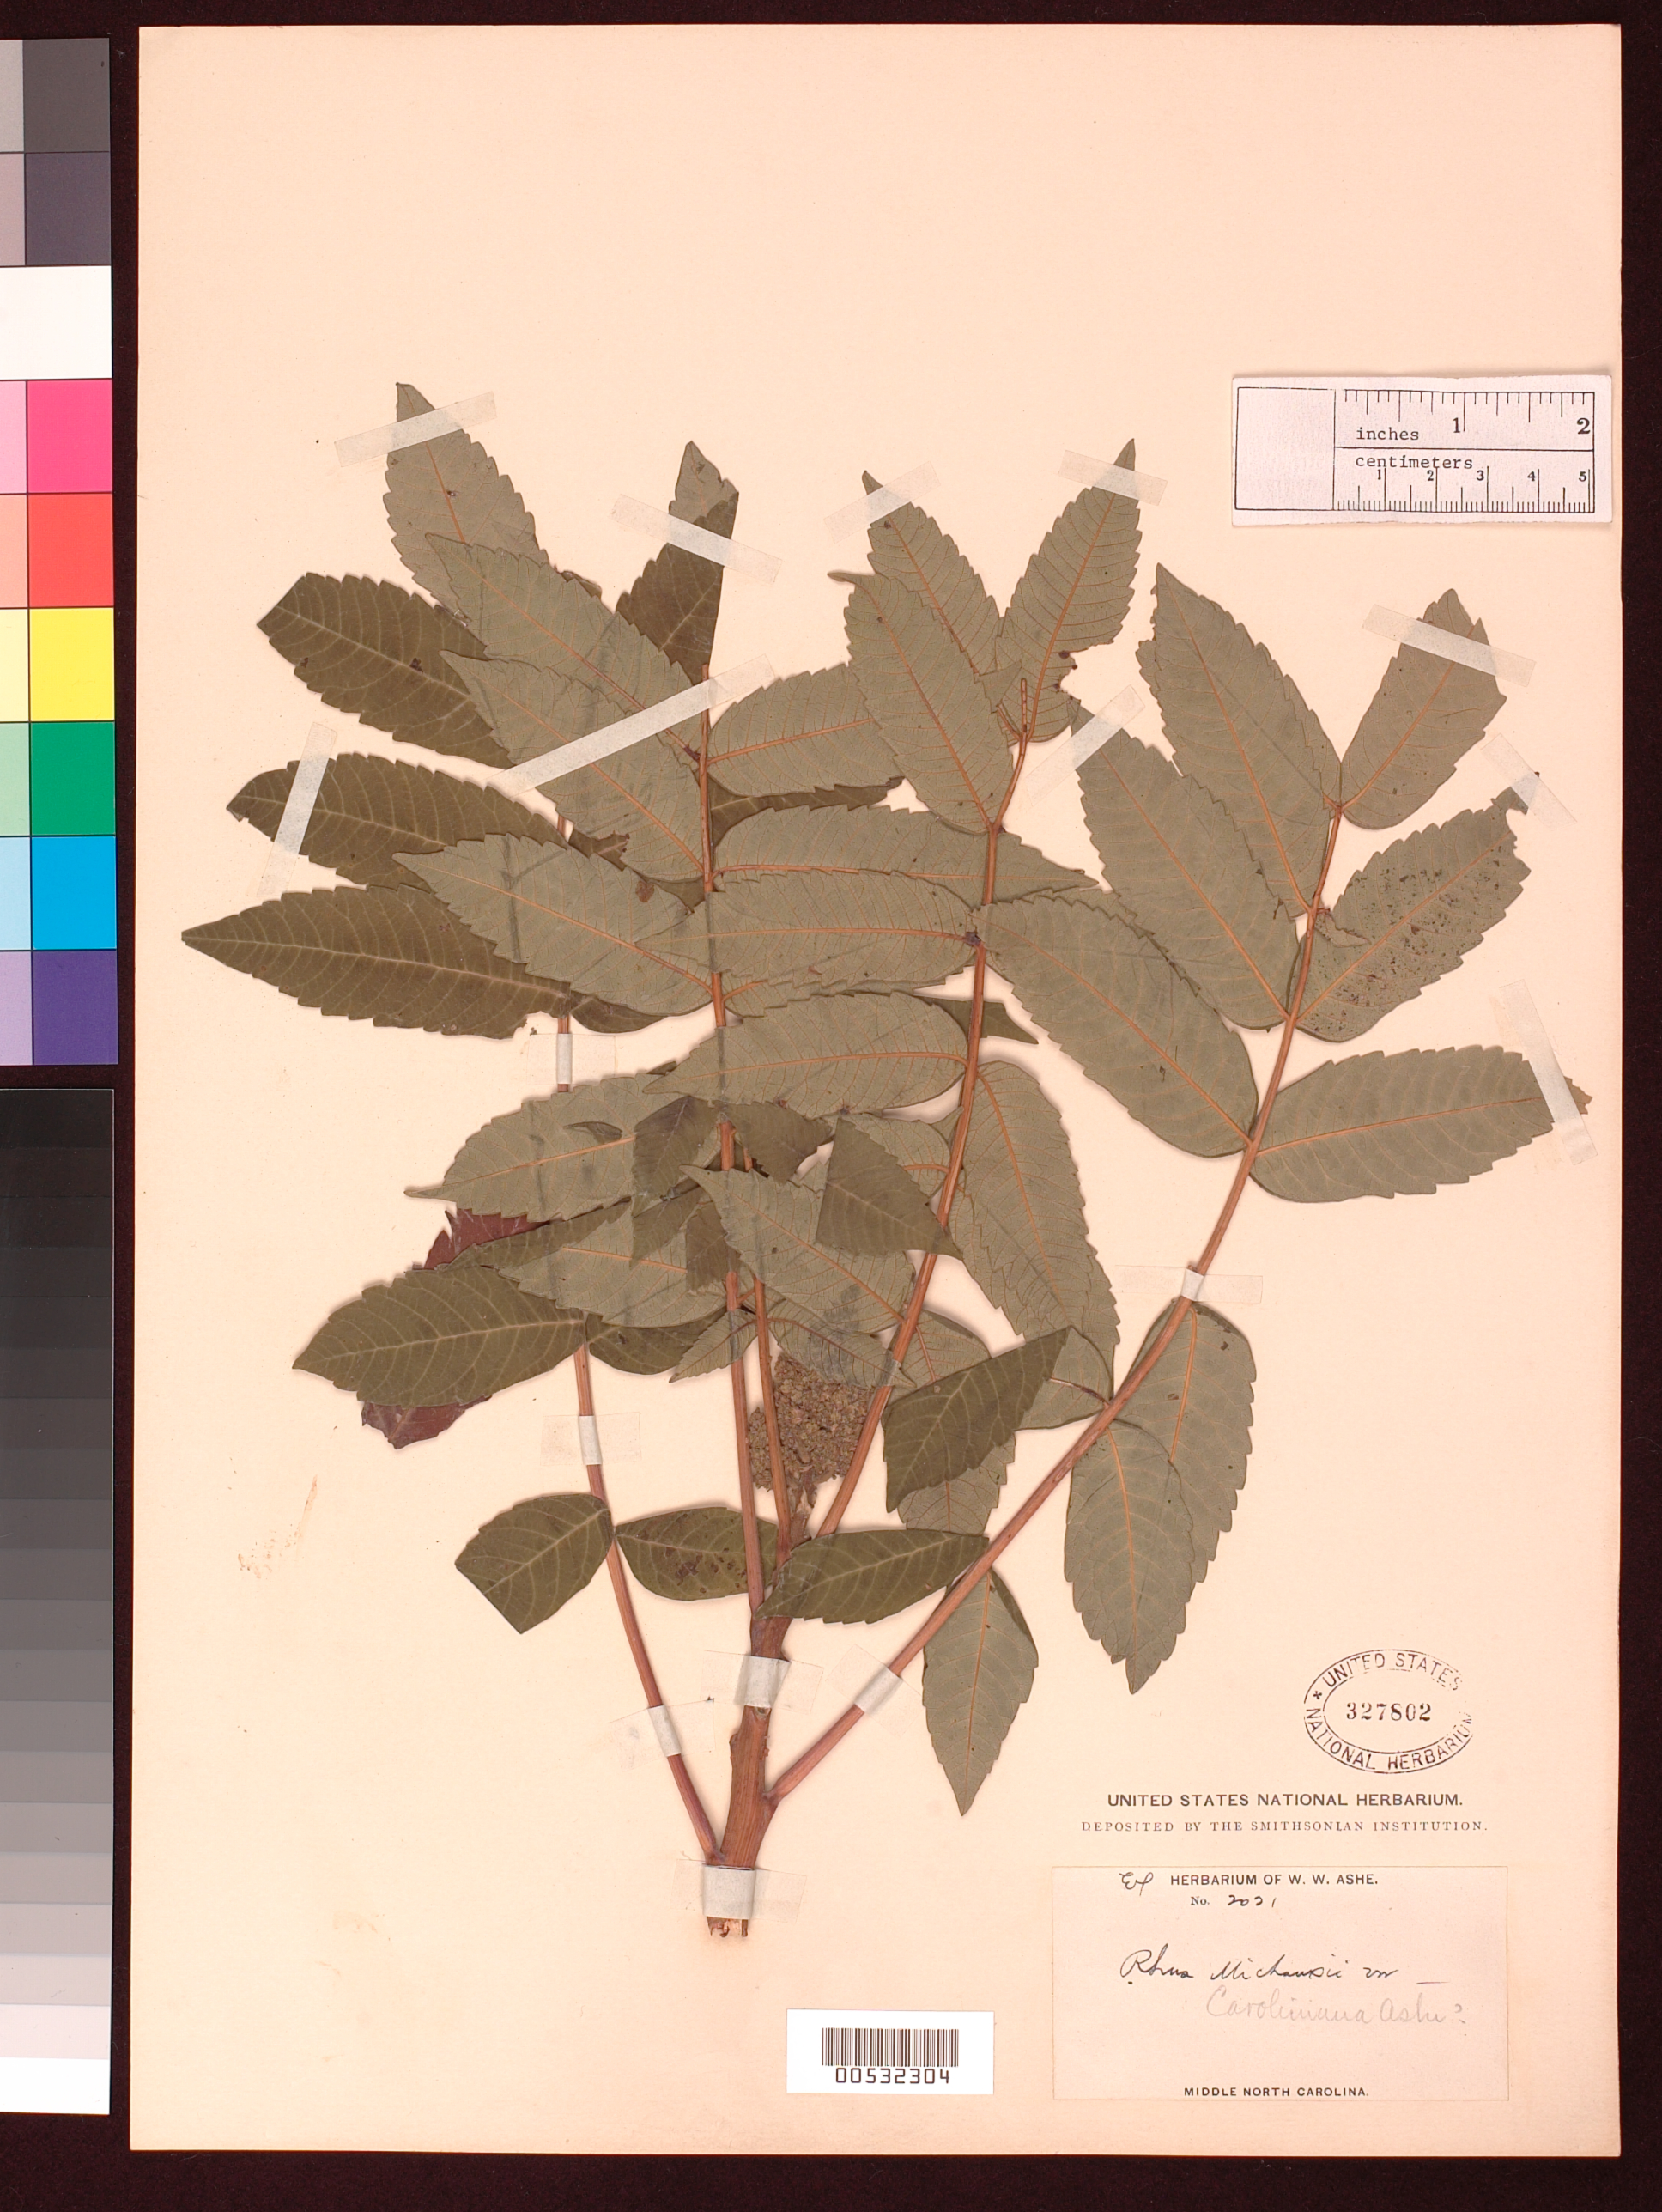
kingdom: Plantae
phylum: Tracheophyta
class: Magnoliopsida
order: Sapindales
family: Anacardiaceae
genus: Rhus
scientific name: Rhus michauxii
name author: Sarg.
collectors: ex herb. W.W. Ashe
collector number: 2021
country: United States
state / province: North Carolina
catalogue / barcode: US 327802